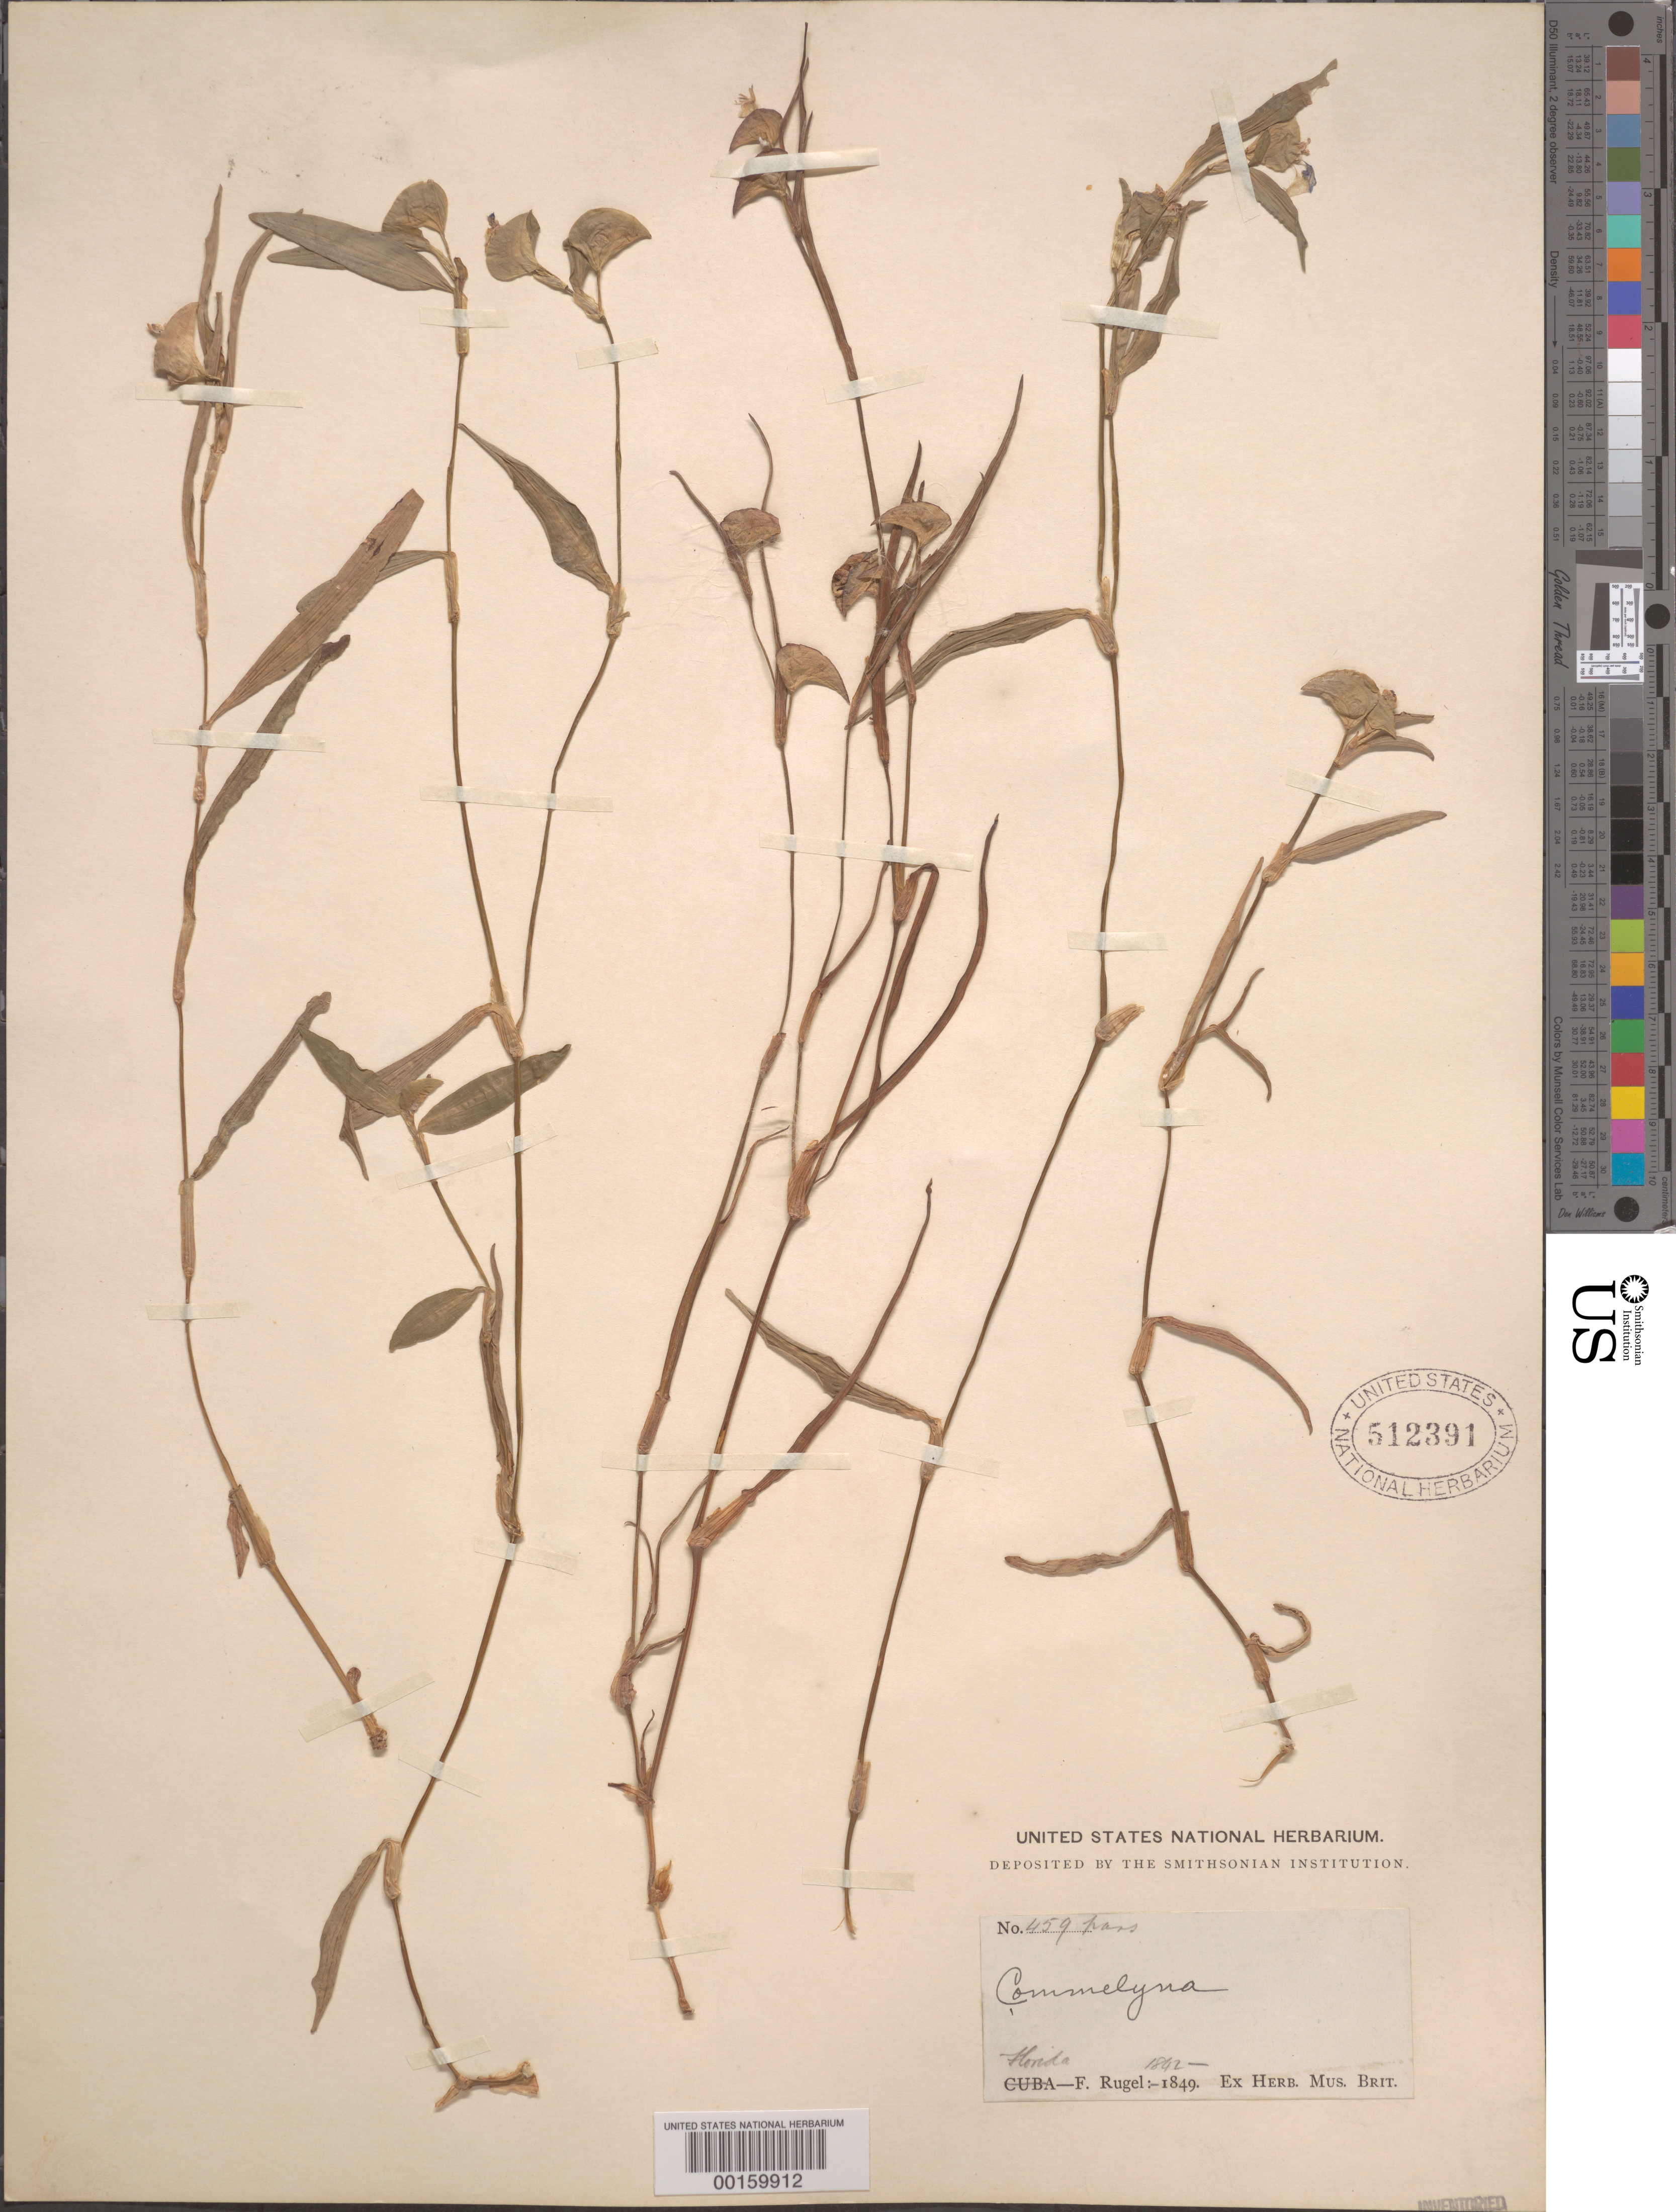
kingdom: Plantae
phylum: Tracheophyta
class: Liliopsida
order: Commelinales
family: Commelinaceae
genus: Commelina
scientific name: Commelina erecta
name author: L.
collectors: F. Rugel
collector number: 459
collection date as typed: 1842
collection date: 1842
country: United States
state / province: Florida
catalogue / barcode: US 512391